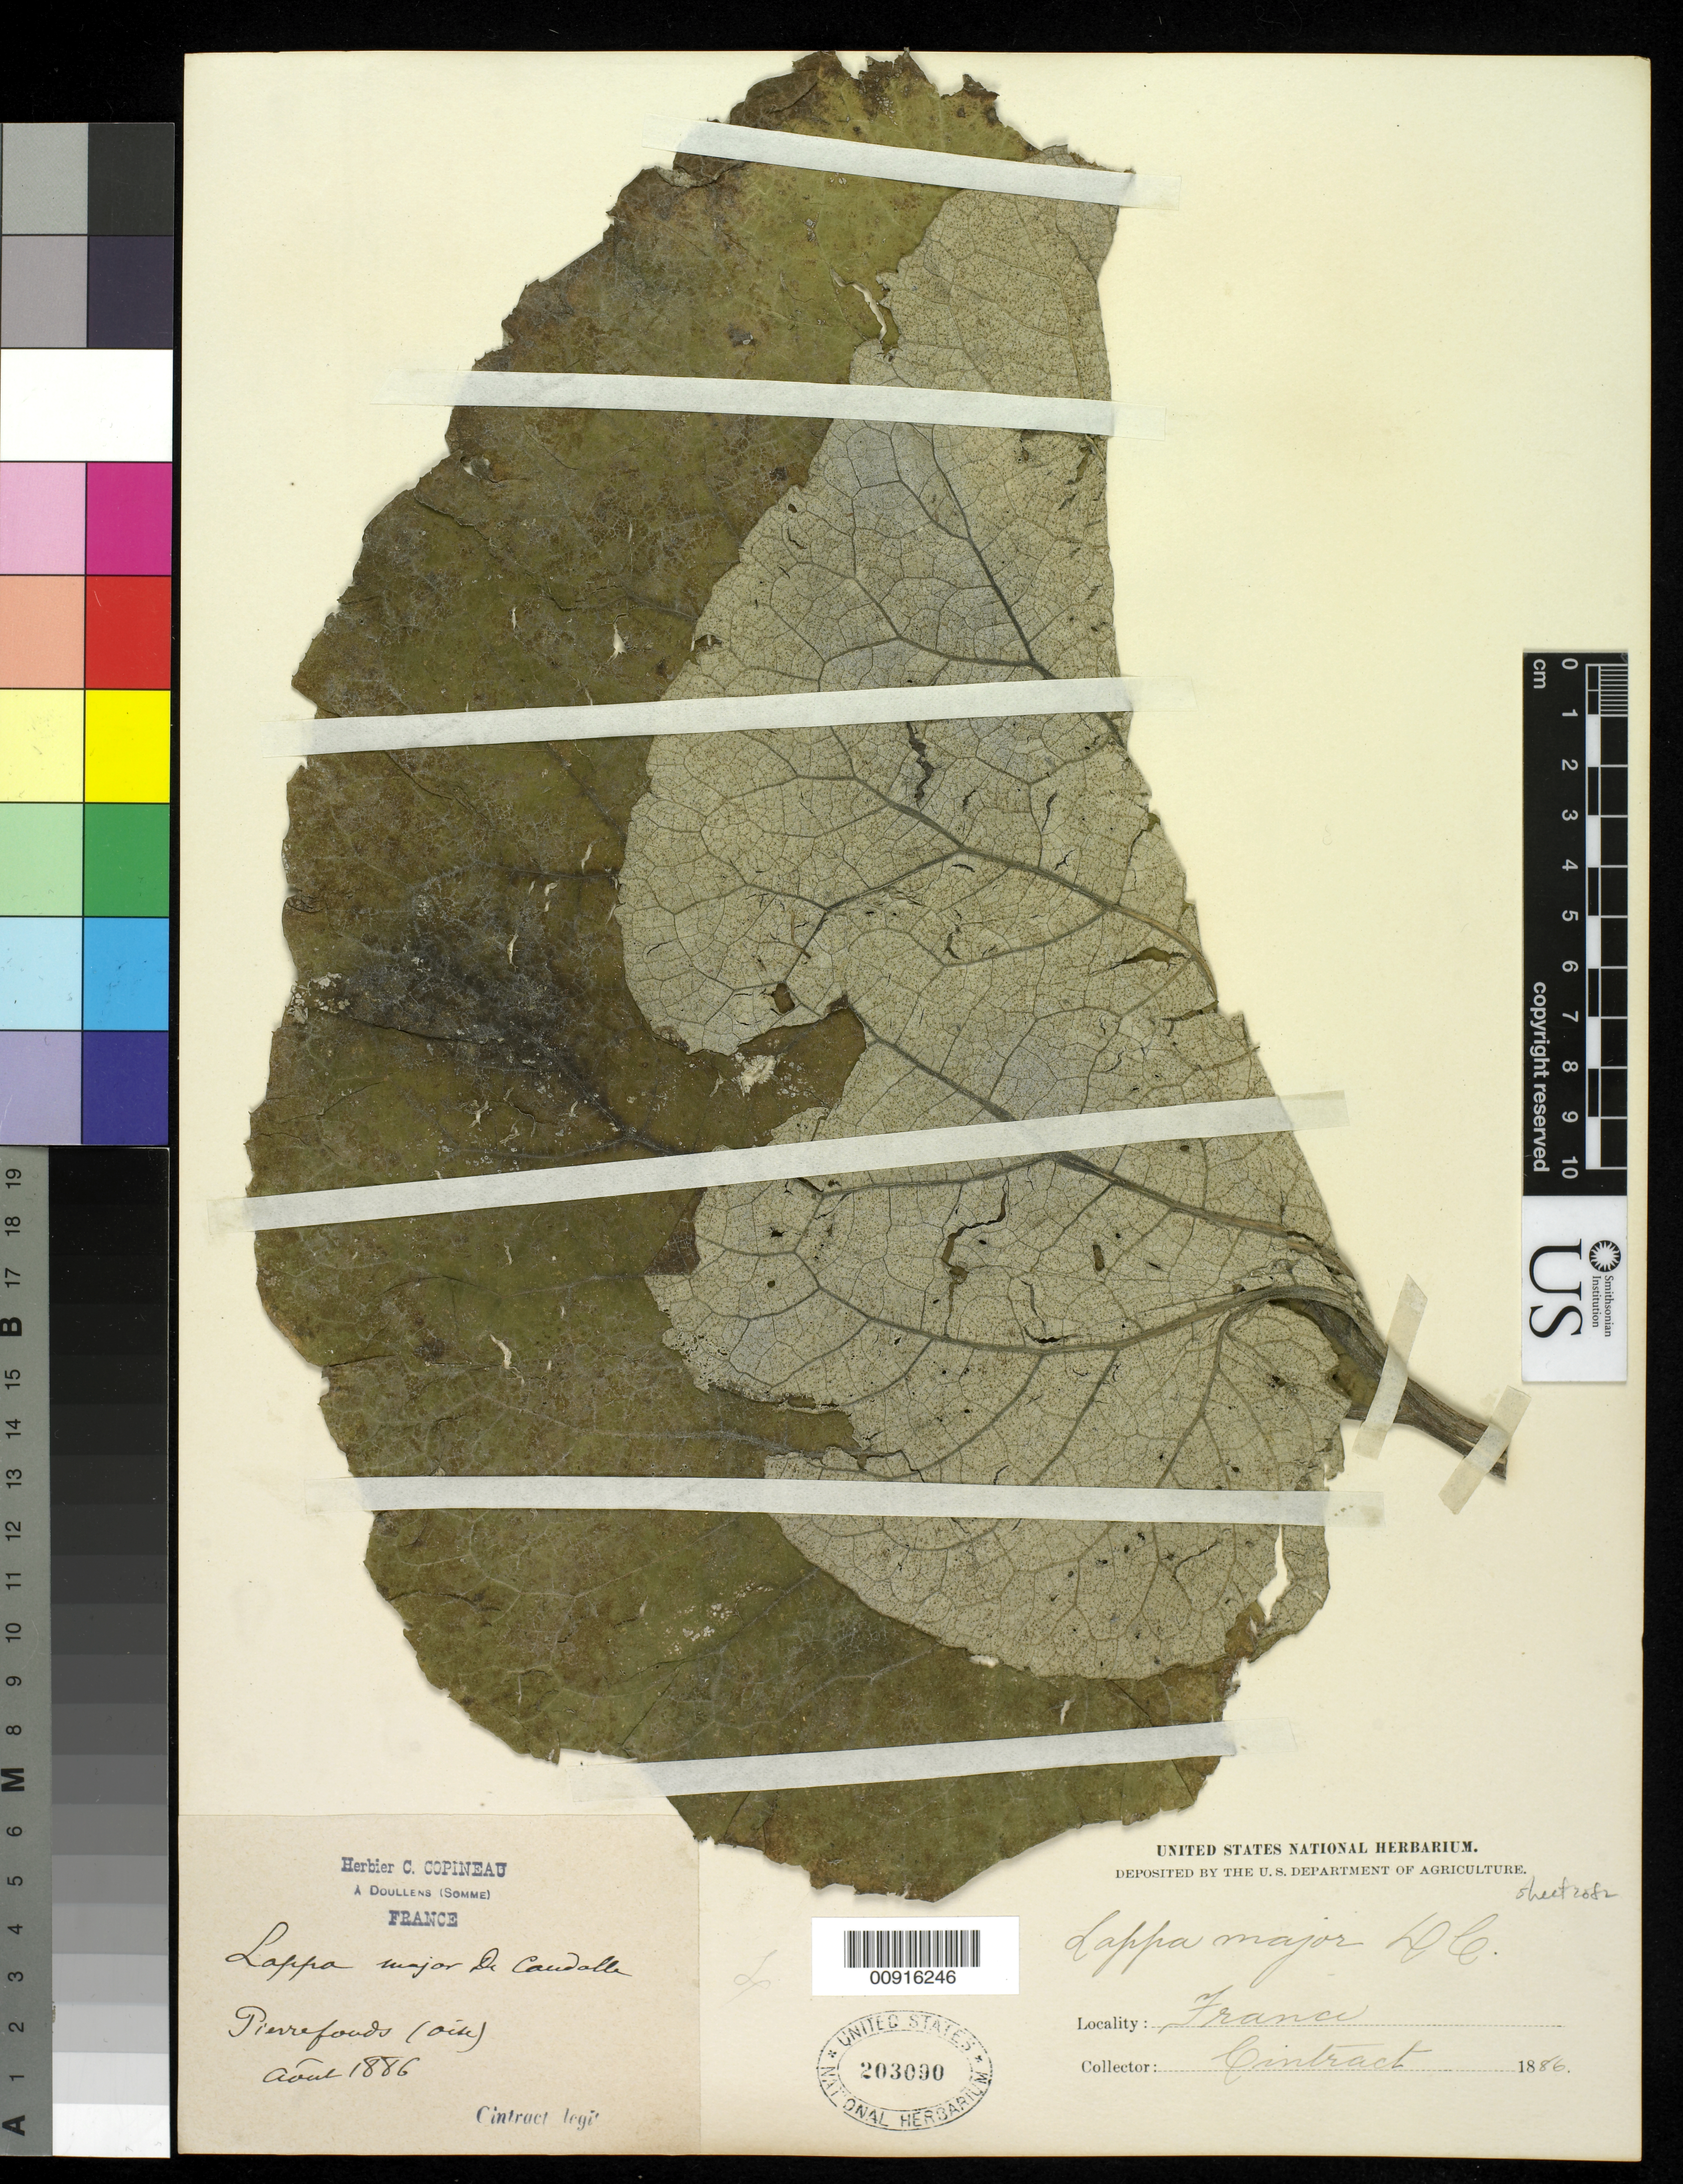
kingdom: Plantae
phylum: Tracheophyta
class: Magnoliopsida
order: Asterales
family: Asteraceae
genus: Arctium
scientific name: Arctium lappa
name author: L.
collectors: Cintract, --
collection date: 1886-08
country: France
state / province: Hauts-de-France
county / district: Oise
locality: Pierrefonds (Oise)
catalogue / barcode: US 203090